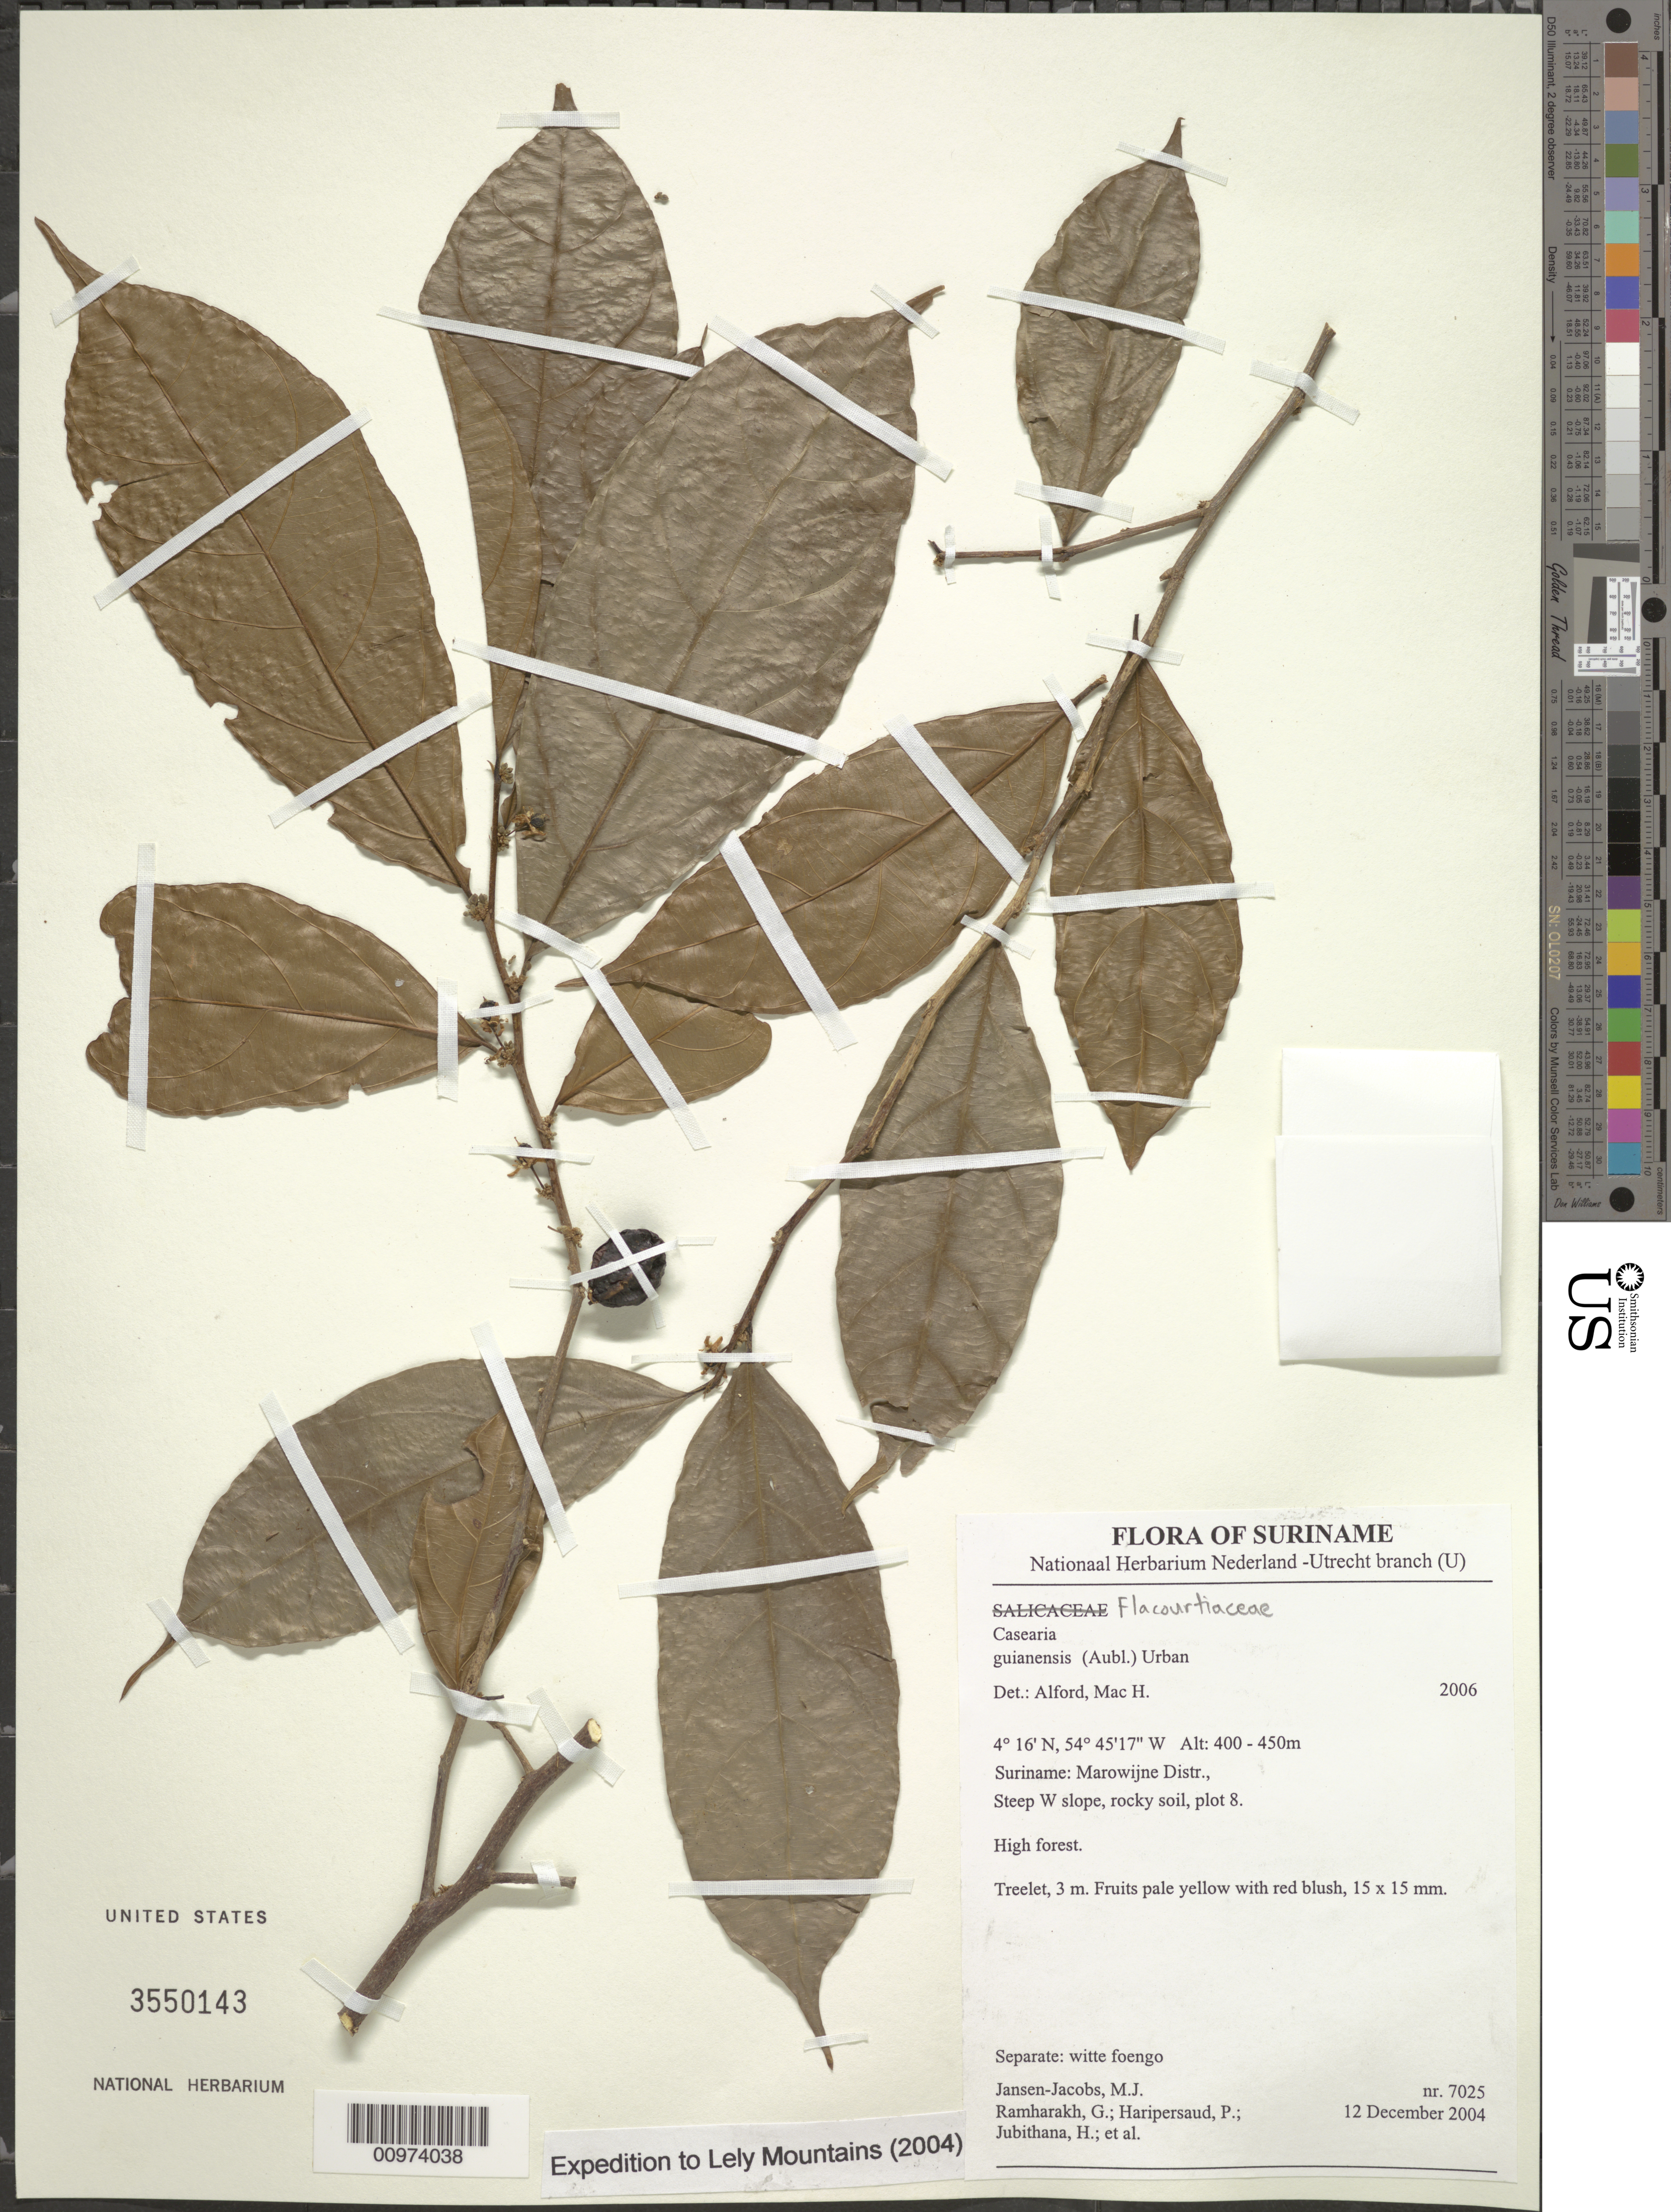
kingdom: Plantae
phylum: Tracheophyta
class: Magnoliopsida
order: Malpighiales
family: Salicaceae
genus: Casearia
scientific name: Casearia guianensis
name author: (Aubl.) Urb.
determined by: Alford, Mac Haverson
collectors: M. J. Jansen-Jacobs et al.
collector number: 7025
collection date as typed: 12-Dec-04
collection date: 2004-12-12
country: Suriname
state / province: Marowijne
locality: Marowijne Distr., steep W slope, plot 8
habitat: Rocky soil. High forest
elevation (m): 400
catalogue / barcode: US 3550143